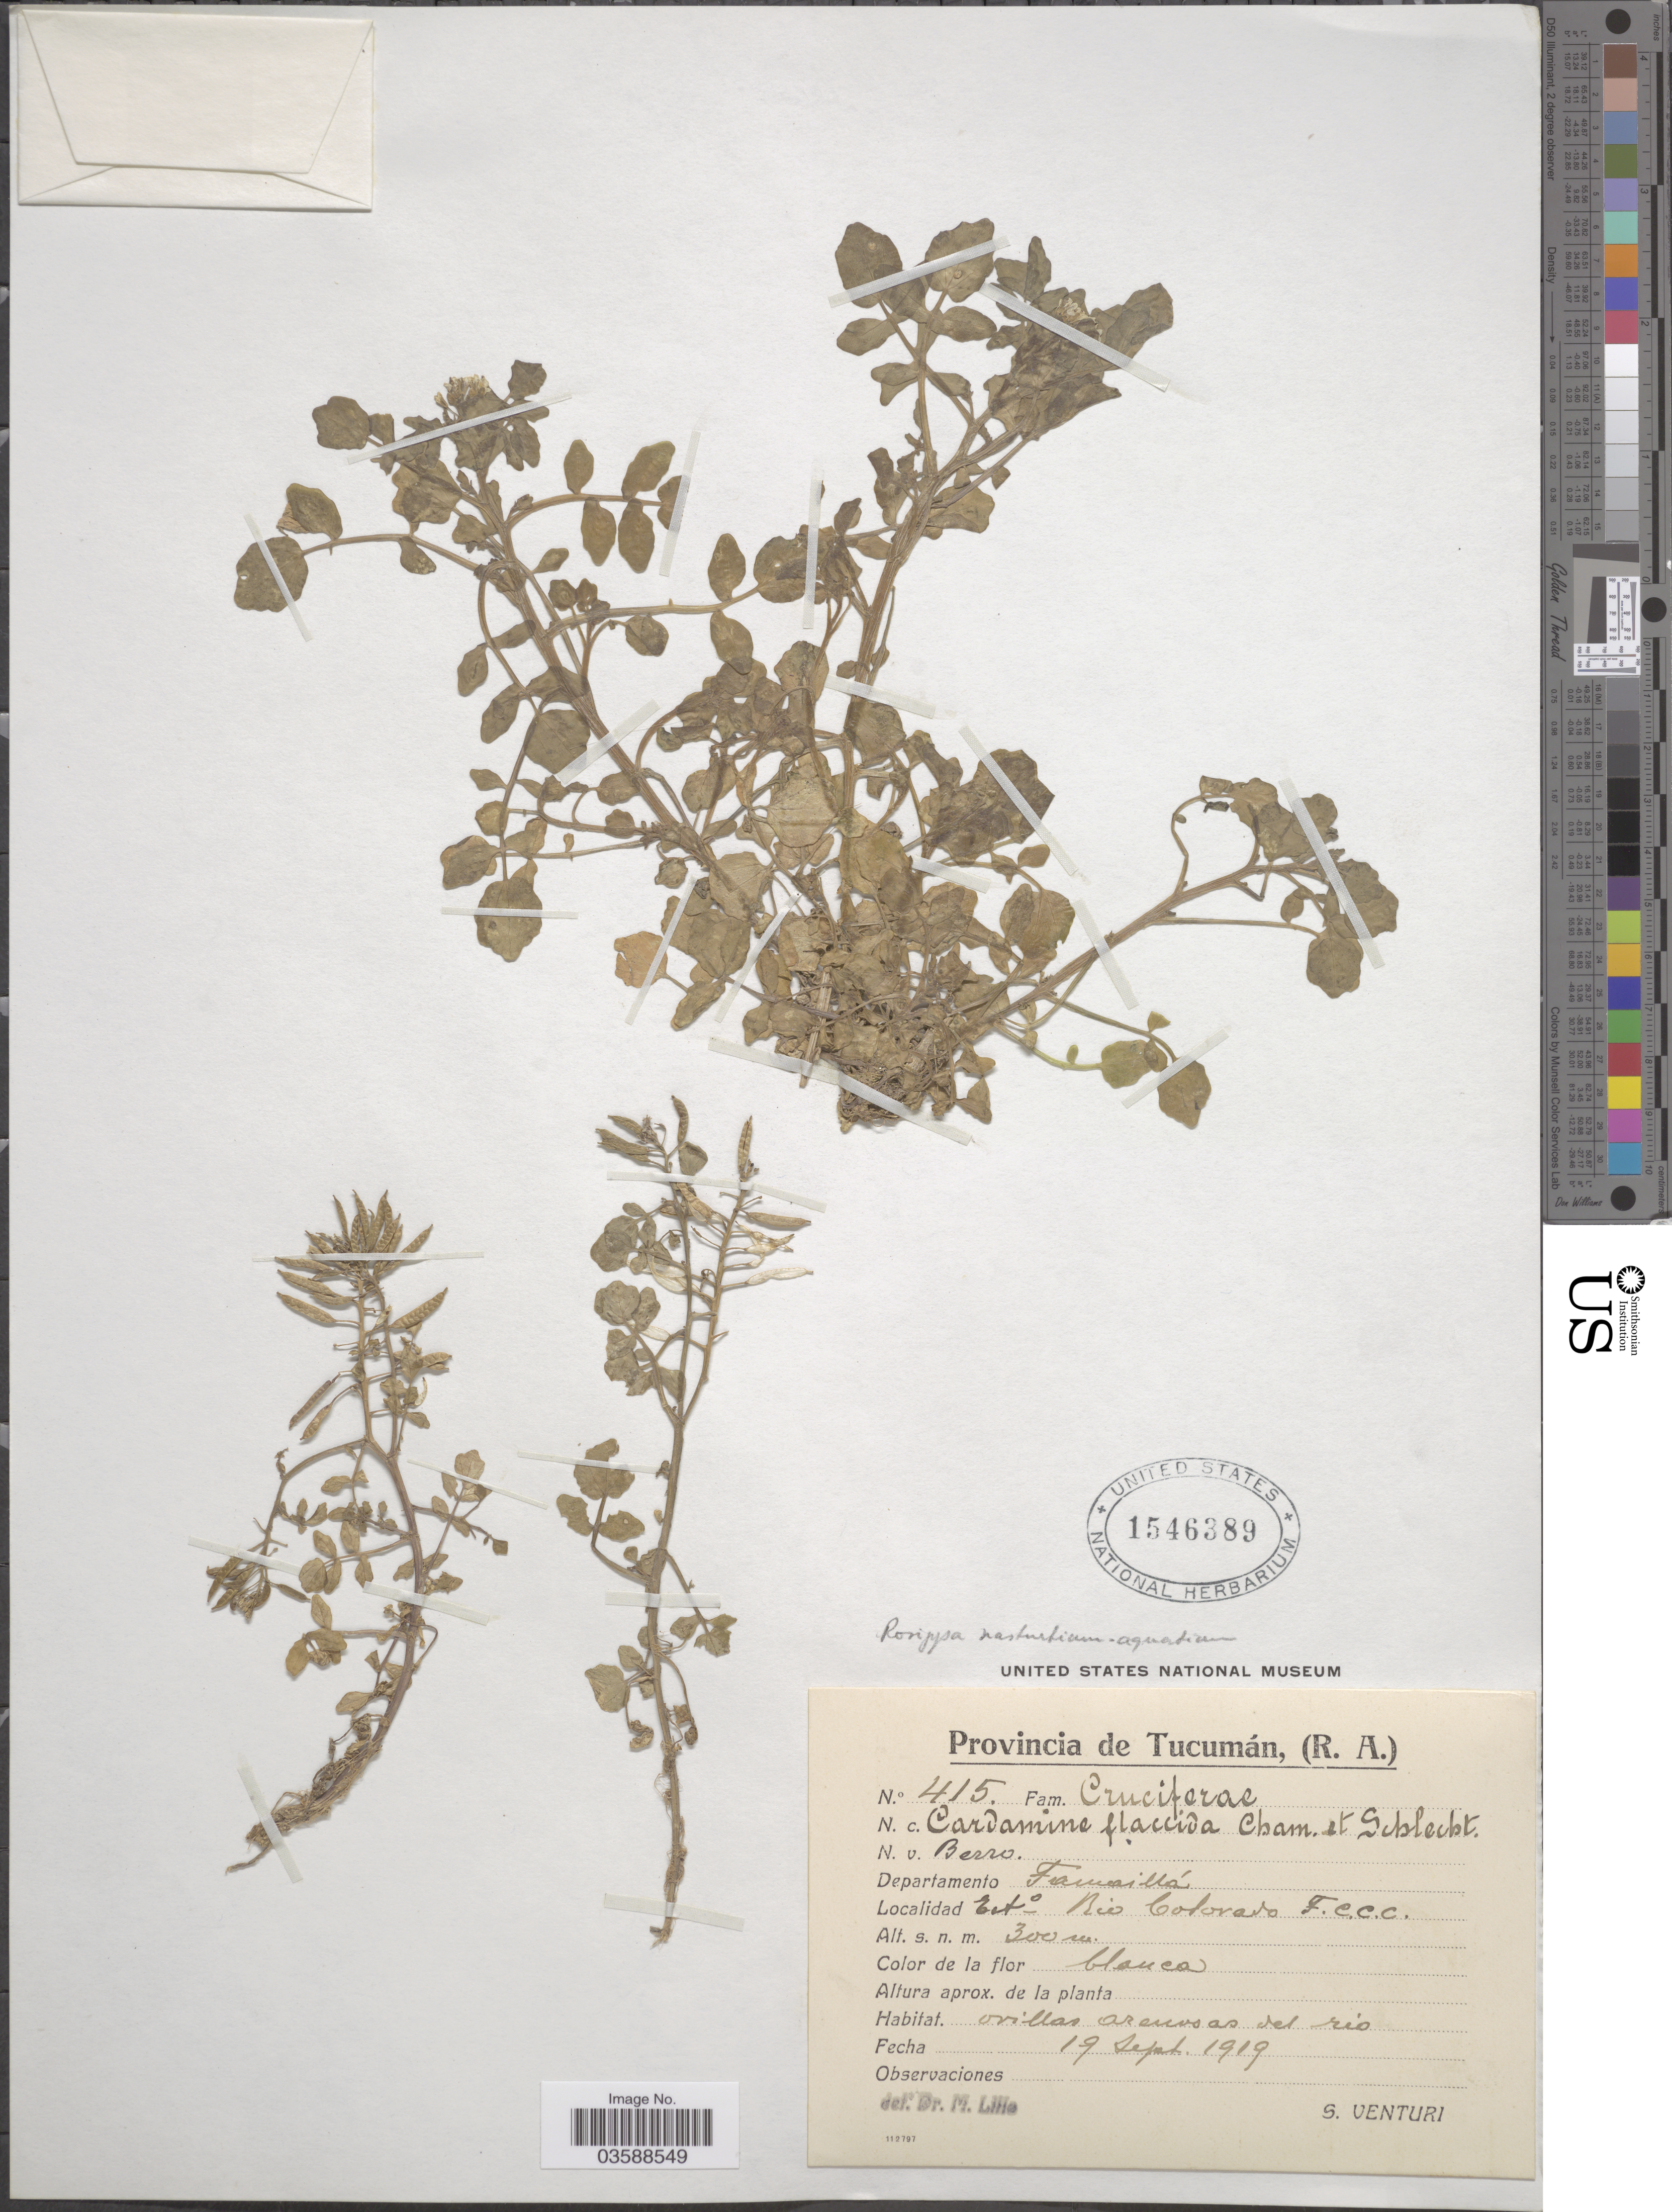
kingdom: Plantae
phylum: Tracheophyta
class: Magnoliopsida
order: Brassicales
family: Brassicaceae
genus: Nasturtium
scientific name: Nasturtium officinale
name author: R. Br.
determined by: Strong, M. T., (US), Smithsonian Institution - National Museum of Natural History (UNITED STATES)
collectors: S. Venturi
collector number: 415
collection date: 1919-09-19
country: Argentina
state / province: Tucuman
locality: Departamento Famaillá. Est° Rio Colorado F.C.C.C.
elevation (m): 300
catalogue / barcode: US 1546389